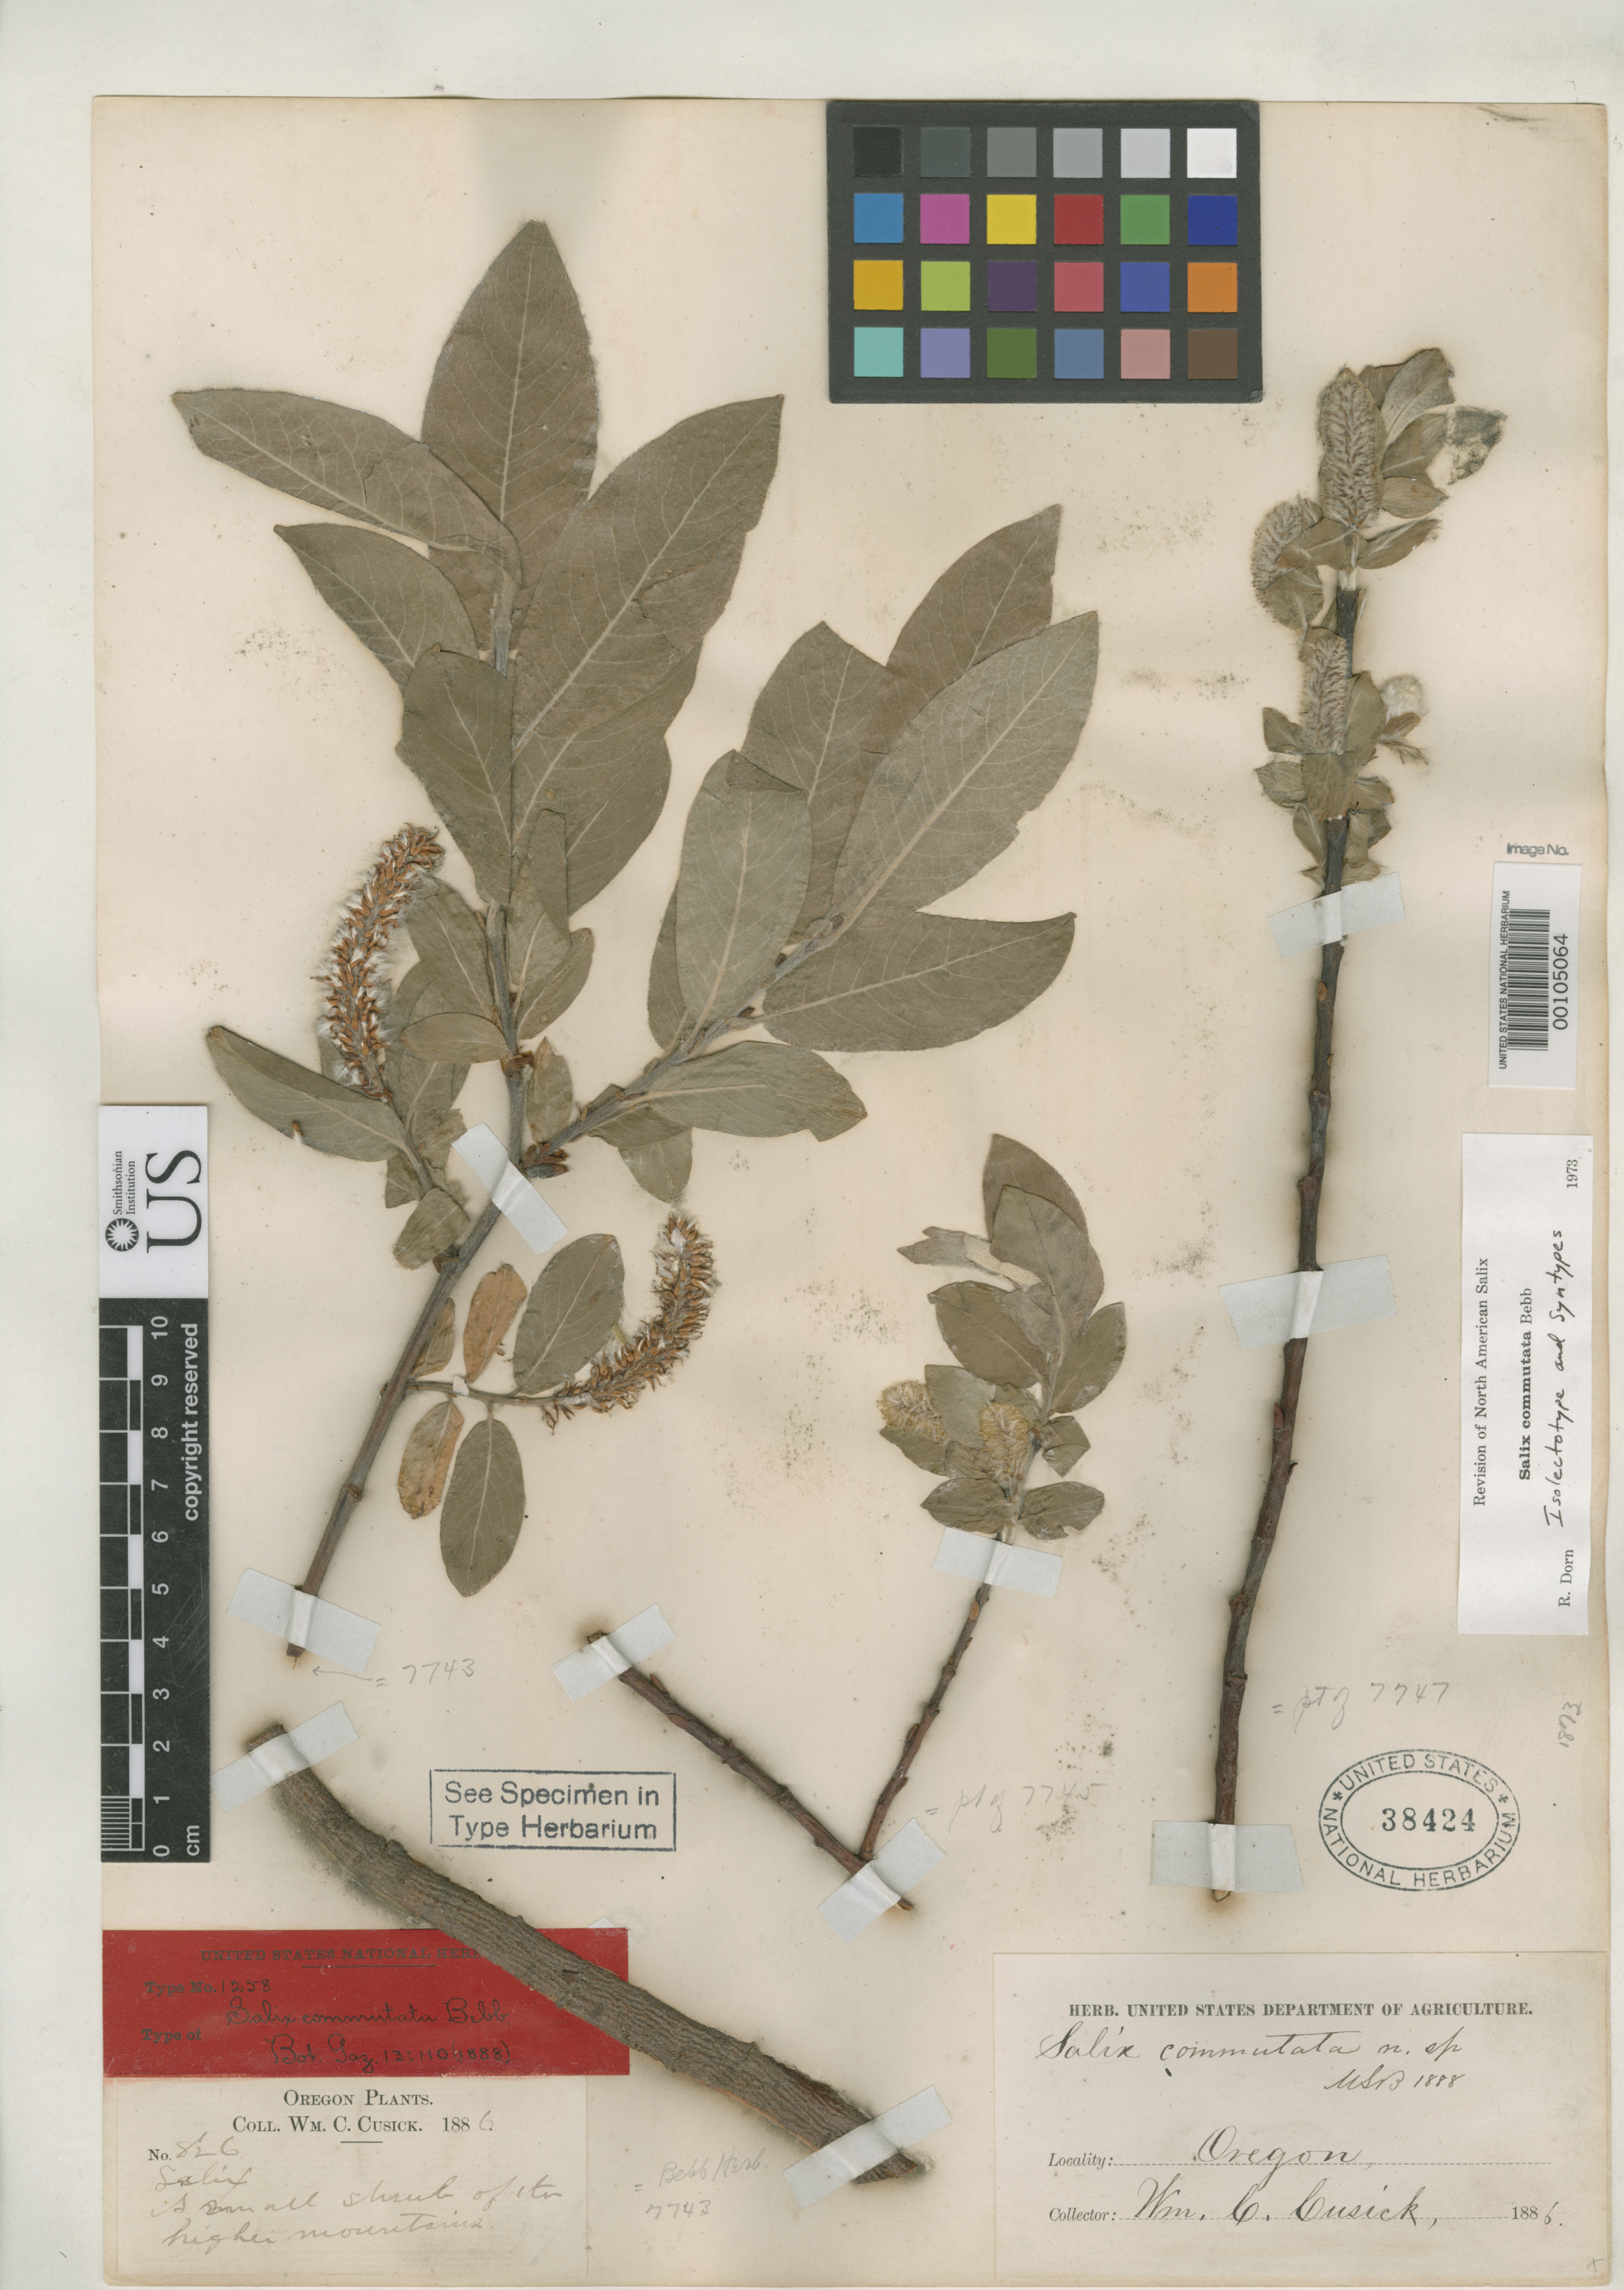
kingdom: Plantae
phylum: Tracheophyta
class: Magnoliopsida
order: Malpighiales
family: Salicaceae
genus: Salix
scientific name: Salix commutata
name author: Bebb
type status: Isolectotype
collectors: W. C. Cusick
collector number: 826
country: United States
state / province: Oregon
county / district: Union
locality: Eagle Creek Mts. near Snake River.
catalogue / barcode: US 38424